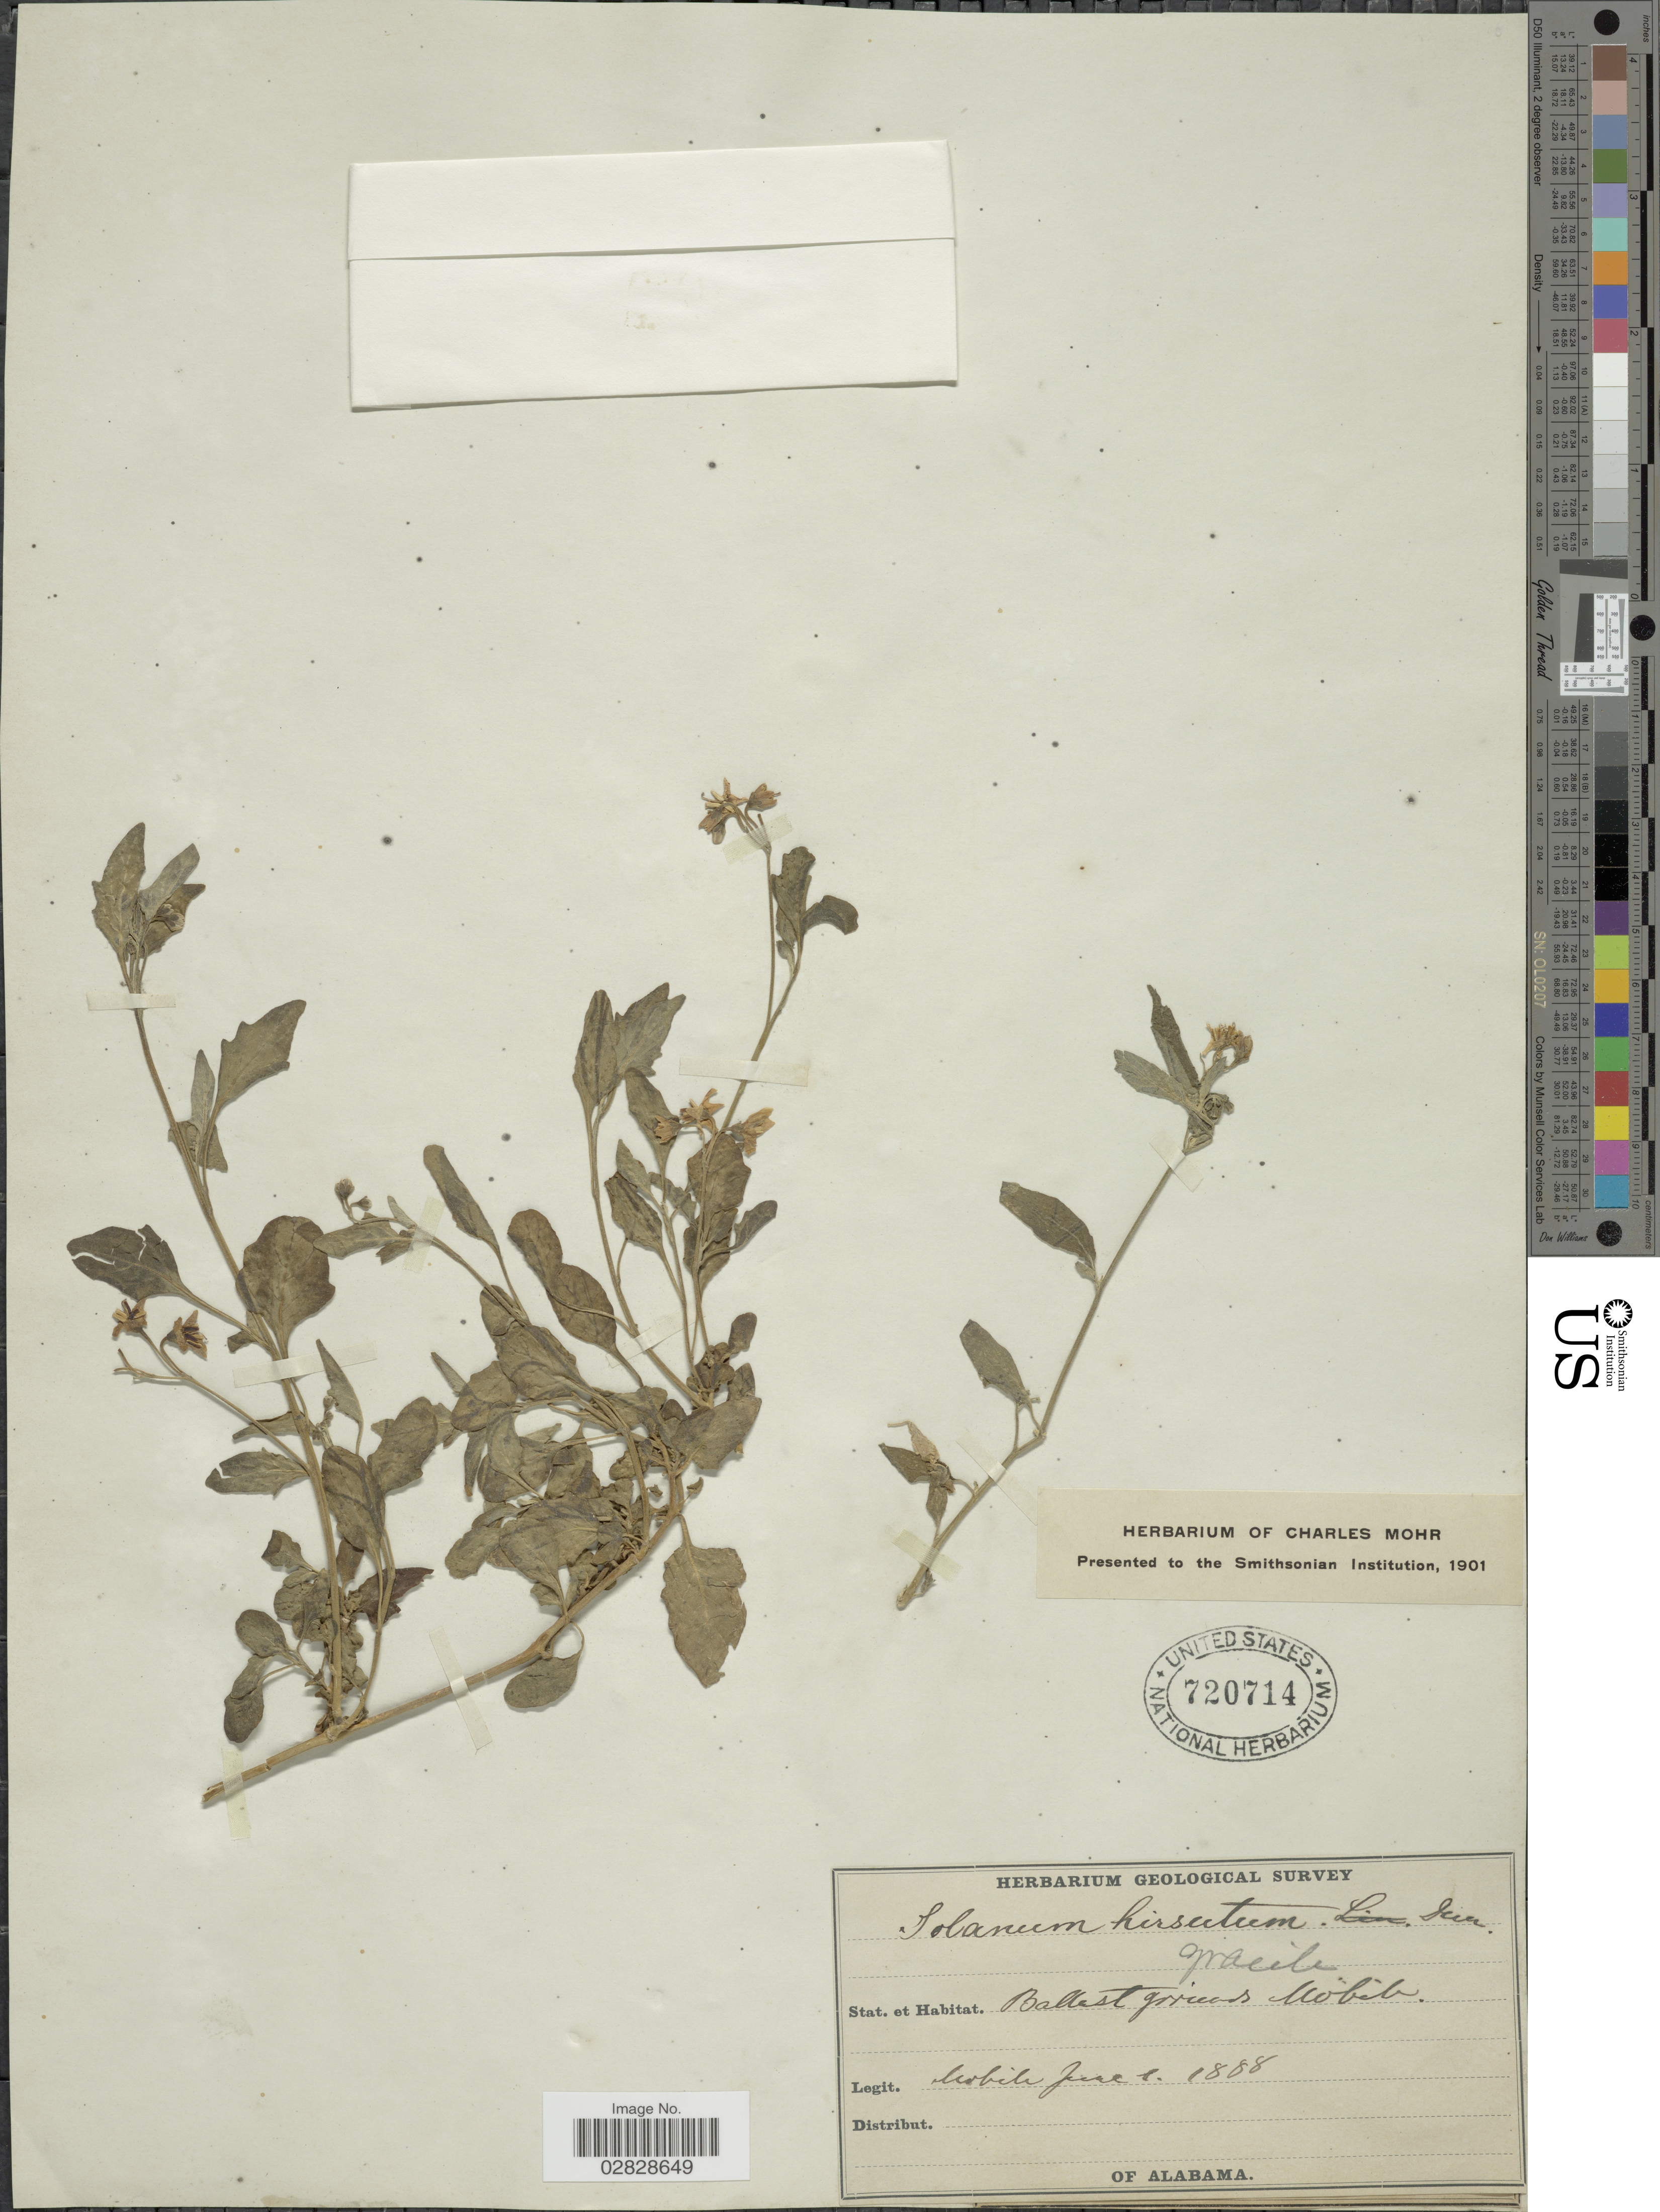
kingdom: Plantae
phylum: Tracheophyta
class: Magnoliopsida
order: Solanales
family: Solanaceae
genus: Solanum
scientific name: Solanum gracile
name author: Link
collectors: Herb. Geological Survey of Ala.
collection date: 1888-06-01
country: United States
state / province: Alabama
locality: Ballast grounds, Mobile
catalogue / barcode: US 720714